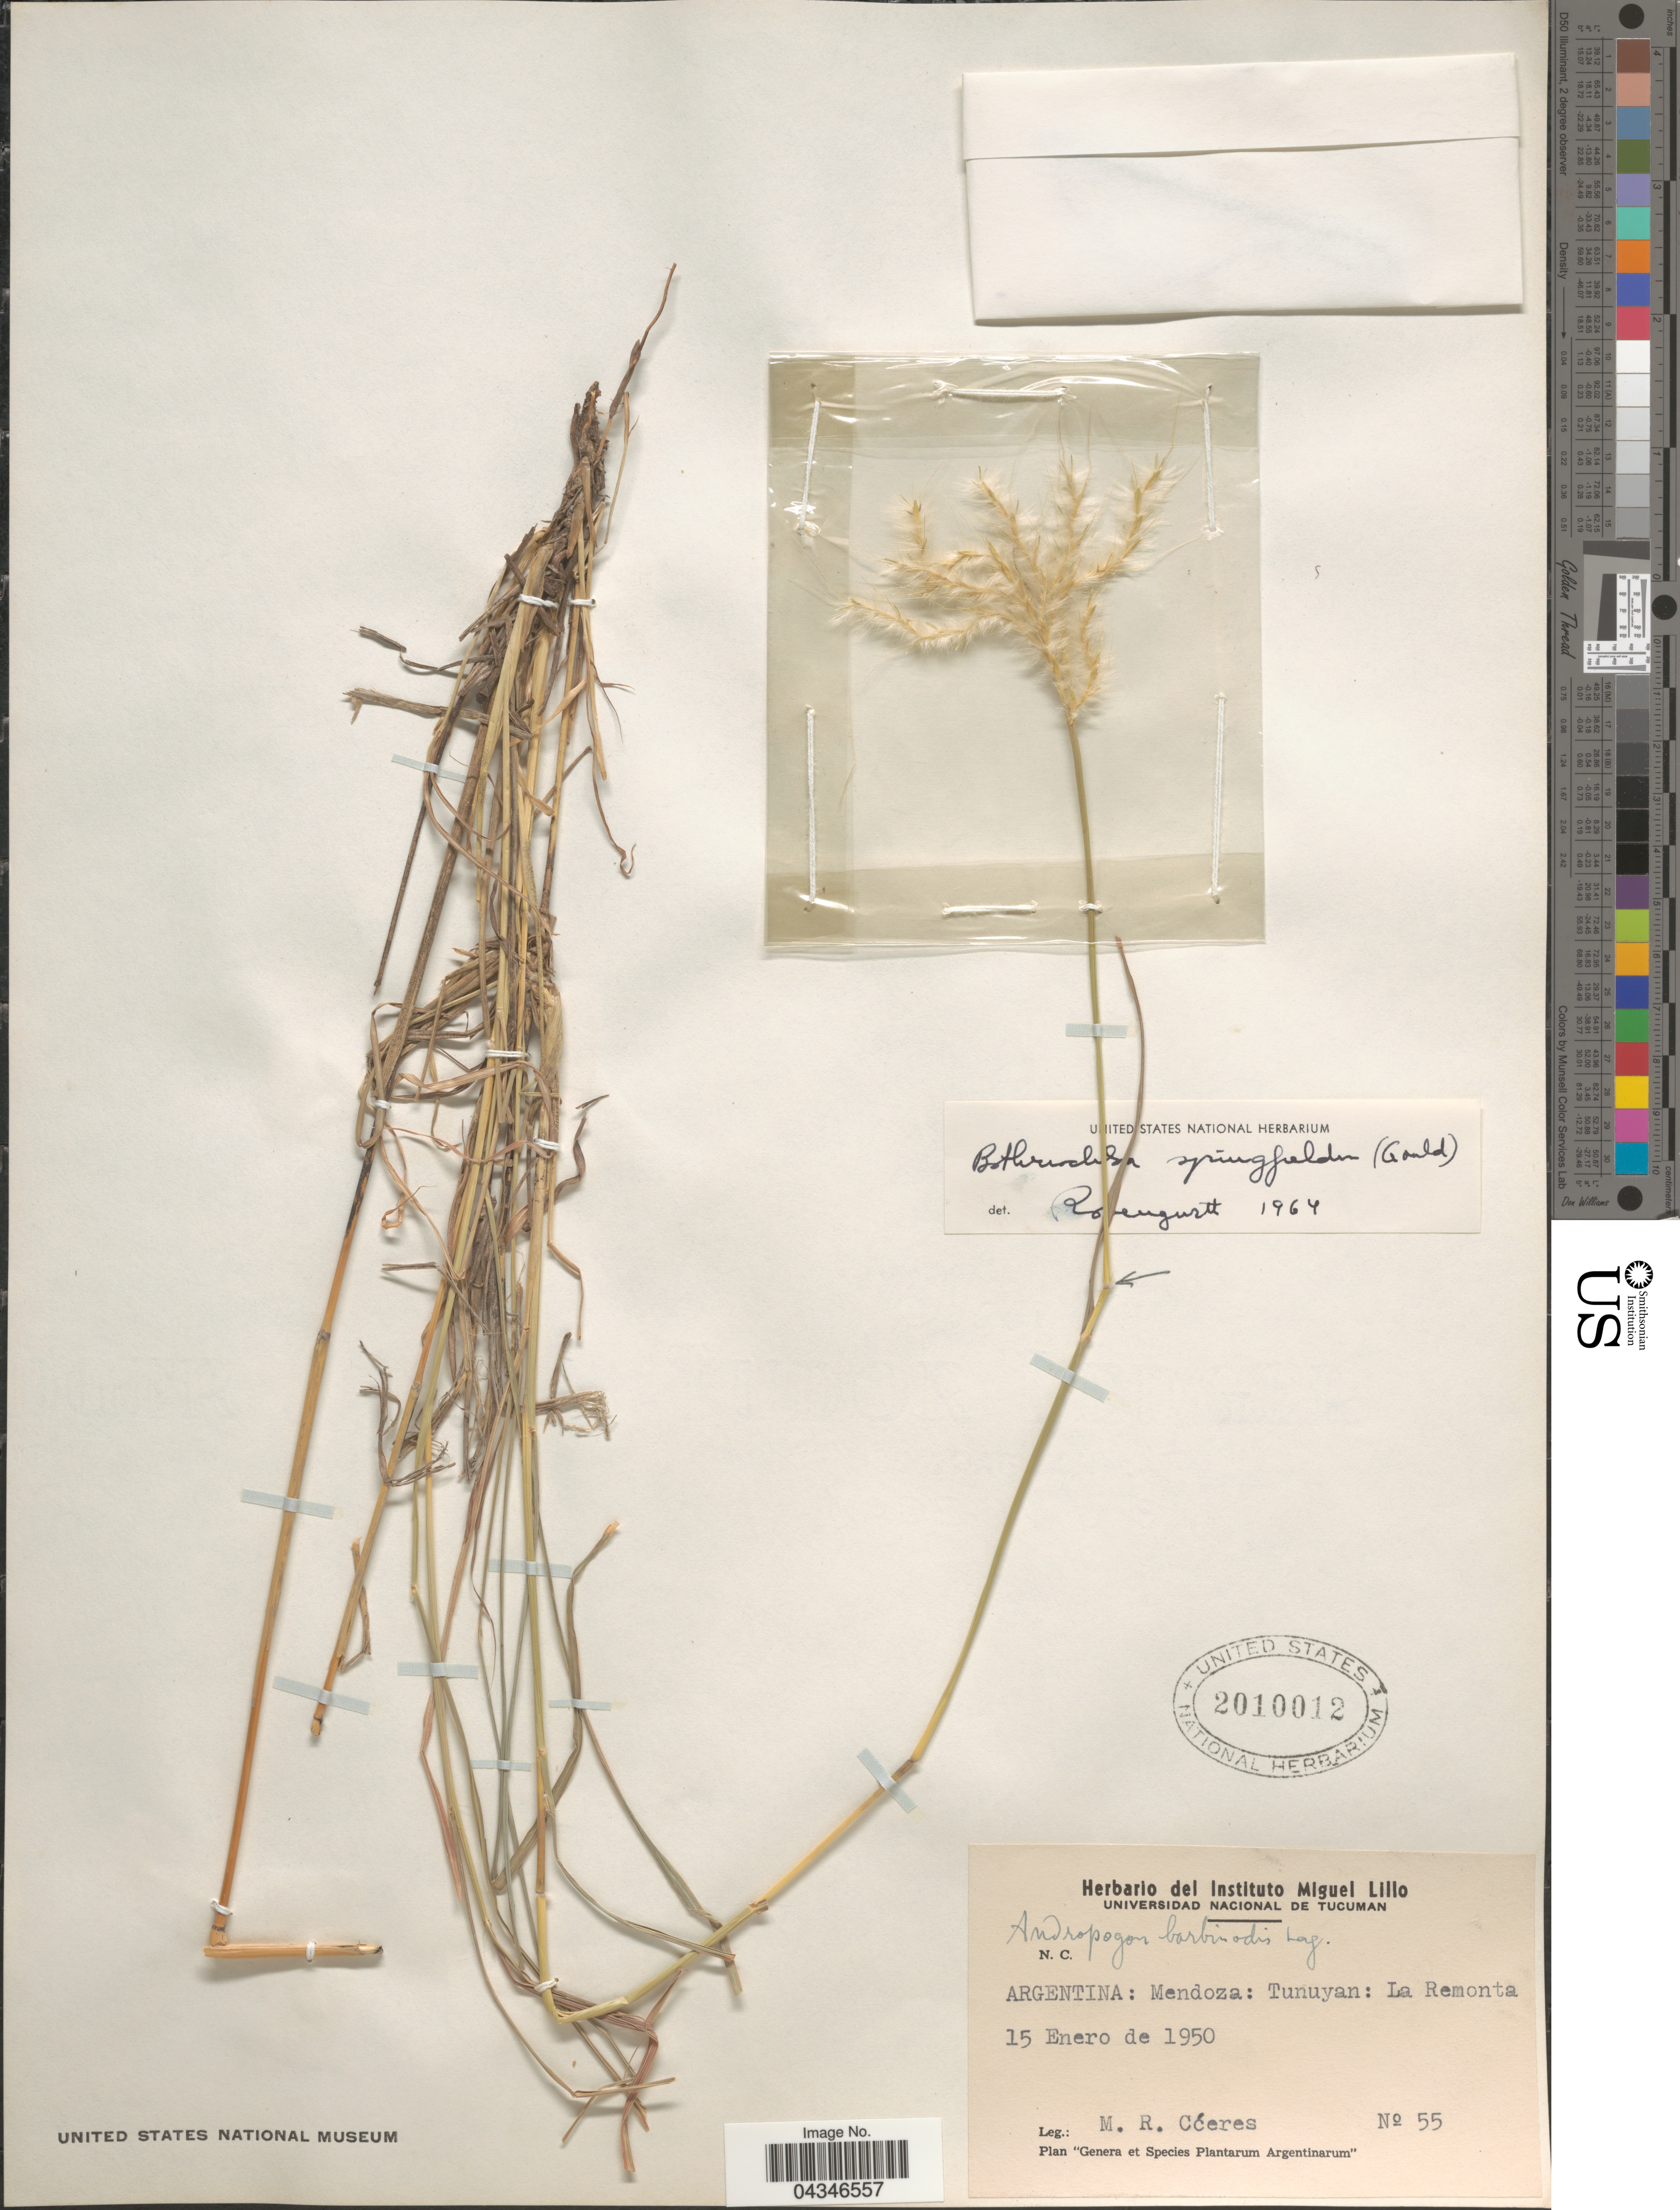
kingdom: Plantae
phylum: Tracheophyta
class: Liliopsida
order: Poales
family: Poaceae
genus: Andropogon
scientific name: Andropogon springfieldii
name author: Gould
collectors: M. R. Caceres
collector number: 55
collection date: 1950-01-15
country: Argentina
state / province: Mendoza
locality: Tunuyan: La Remonta.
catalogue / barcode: US 2010012